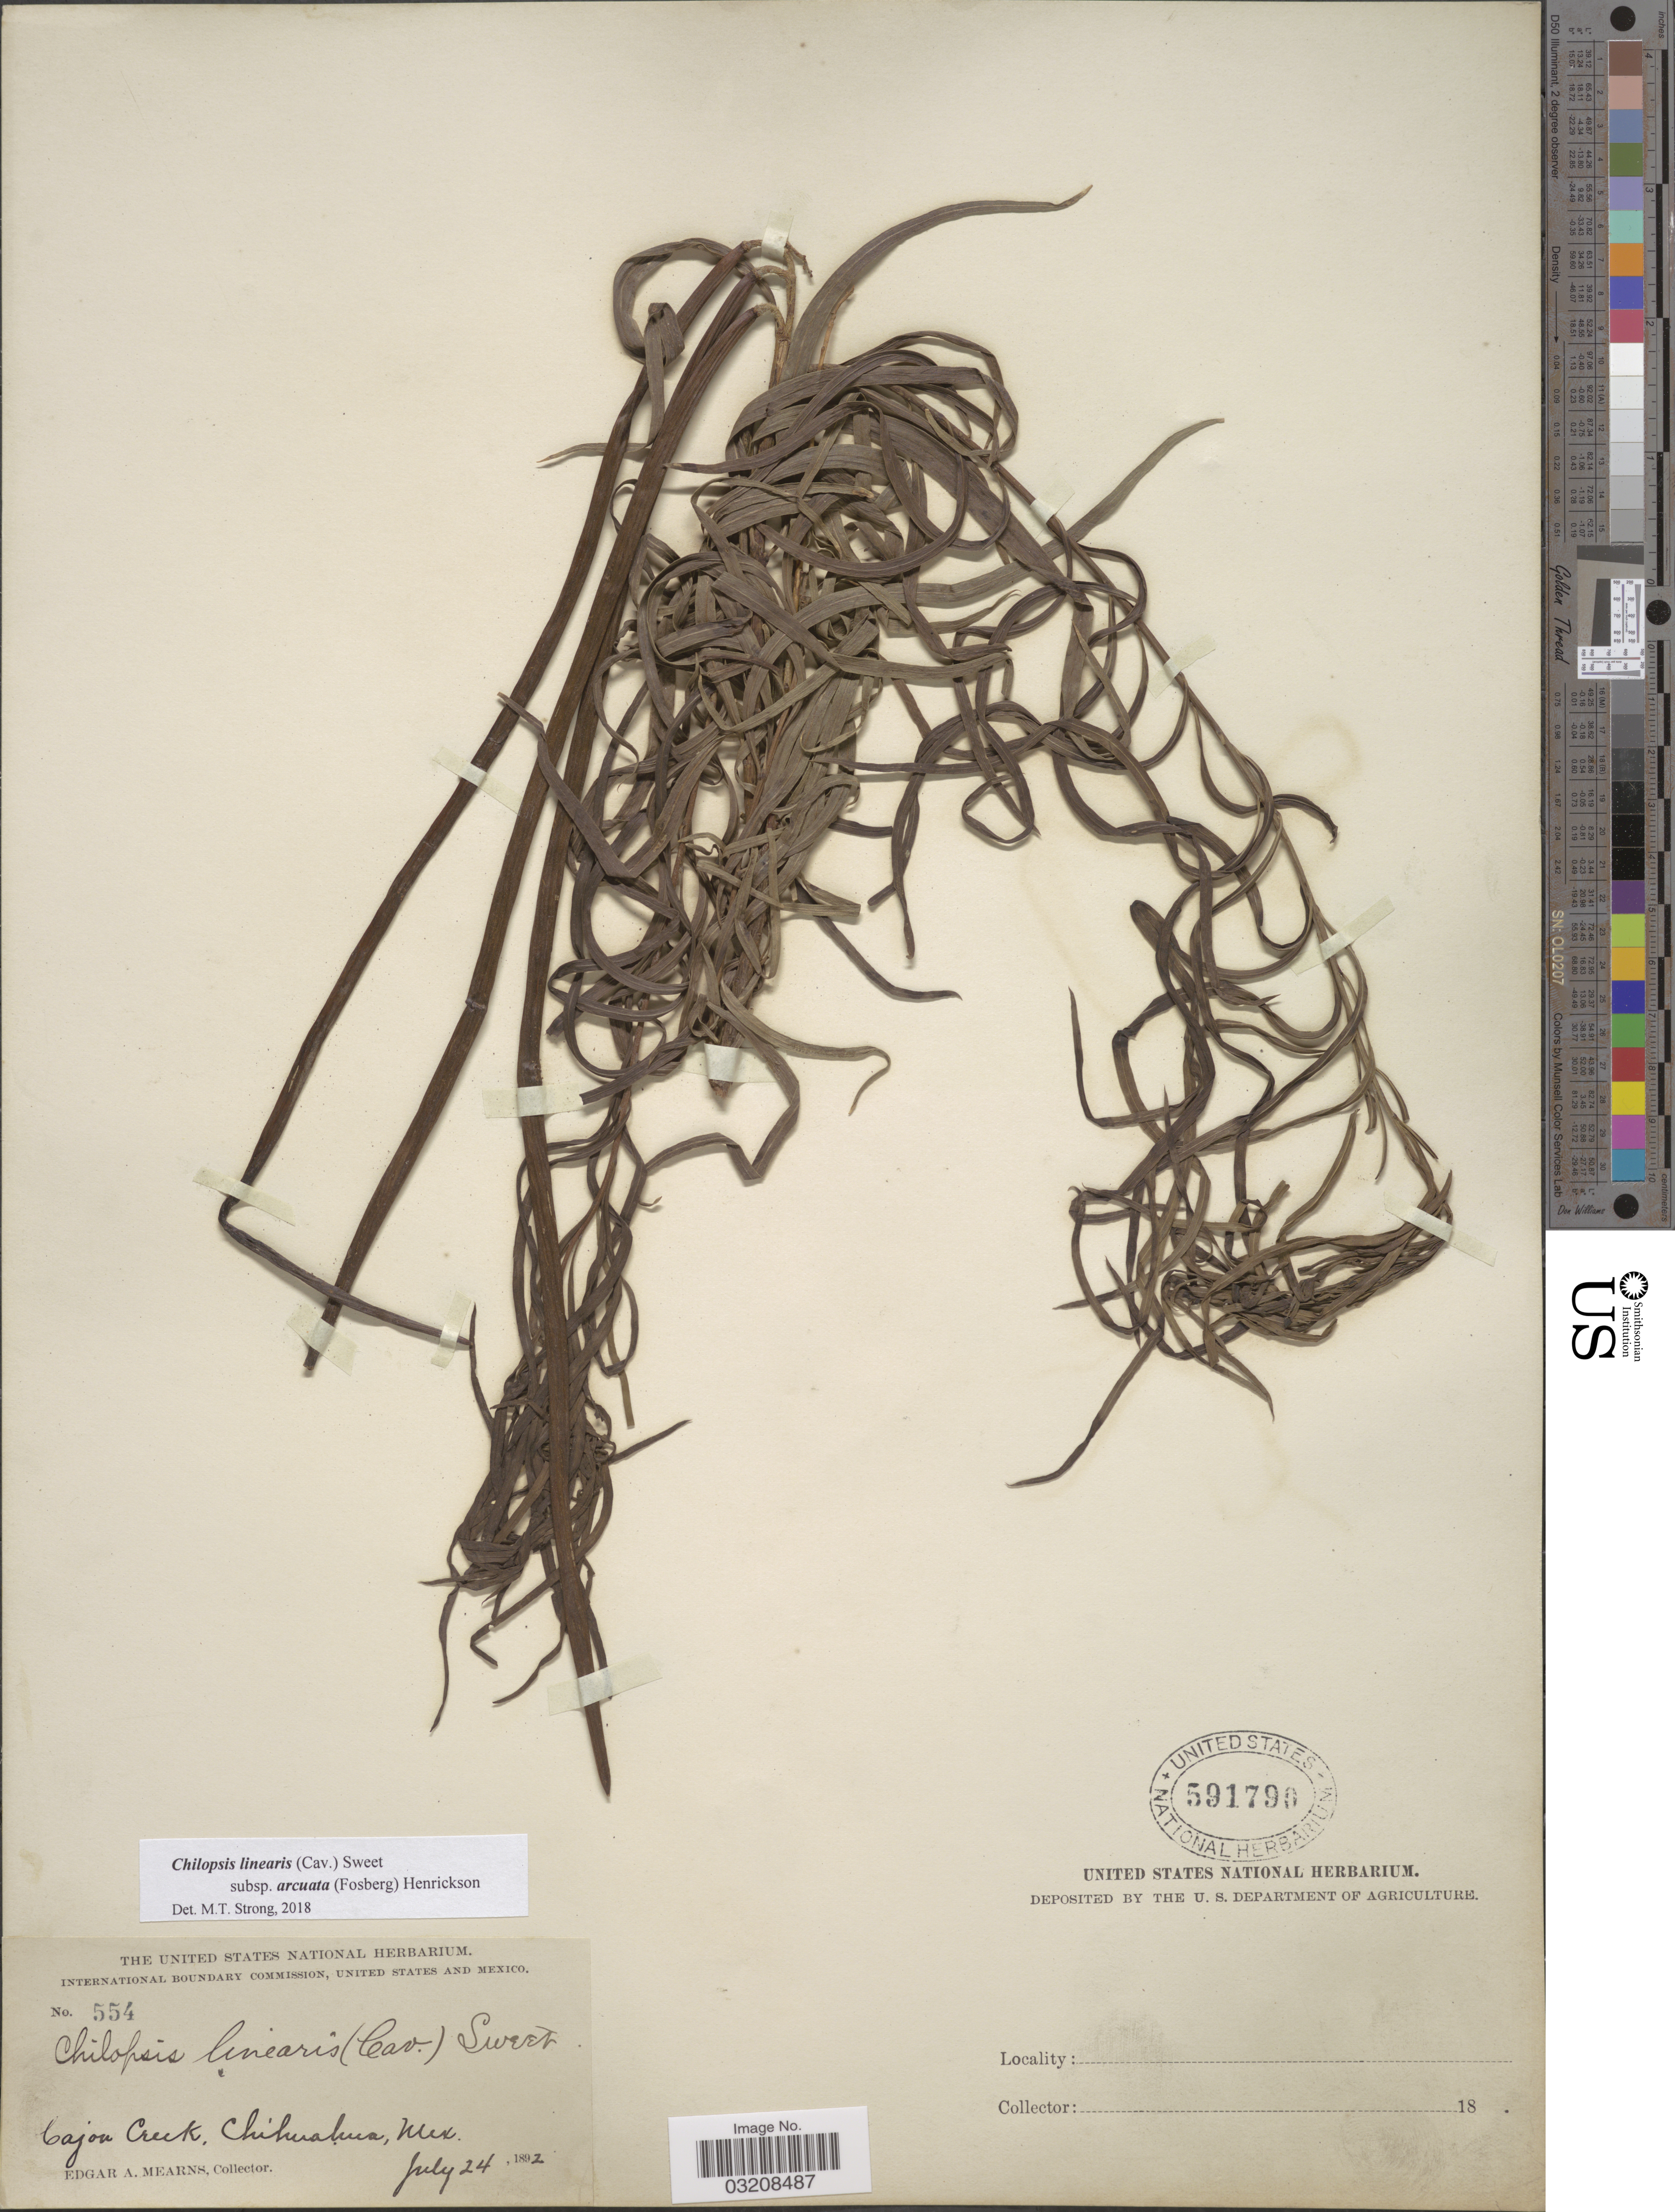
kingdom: Plantae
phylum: Tracheophyta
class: Magnoliopsida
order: Lamiales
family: Bignoniaceae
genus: Chilopsis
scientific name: Chilopsis linearis subsp. arcuata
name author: (Fosberg) Henrickson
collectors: E. A. Mearns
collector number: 554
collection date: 1892-07-24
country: Mexico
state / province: Chihuahua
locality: Cajon Creek, Mex.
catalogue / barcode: US 591790